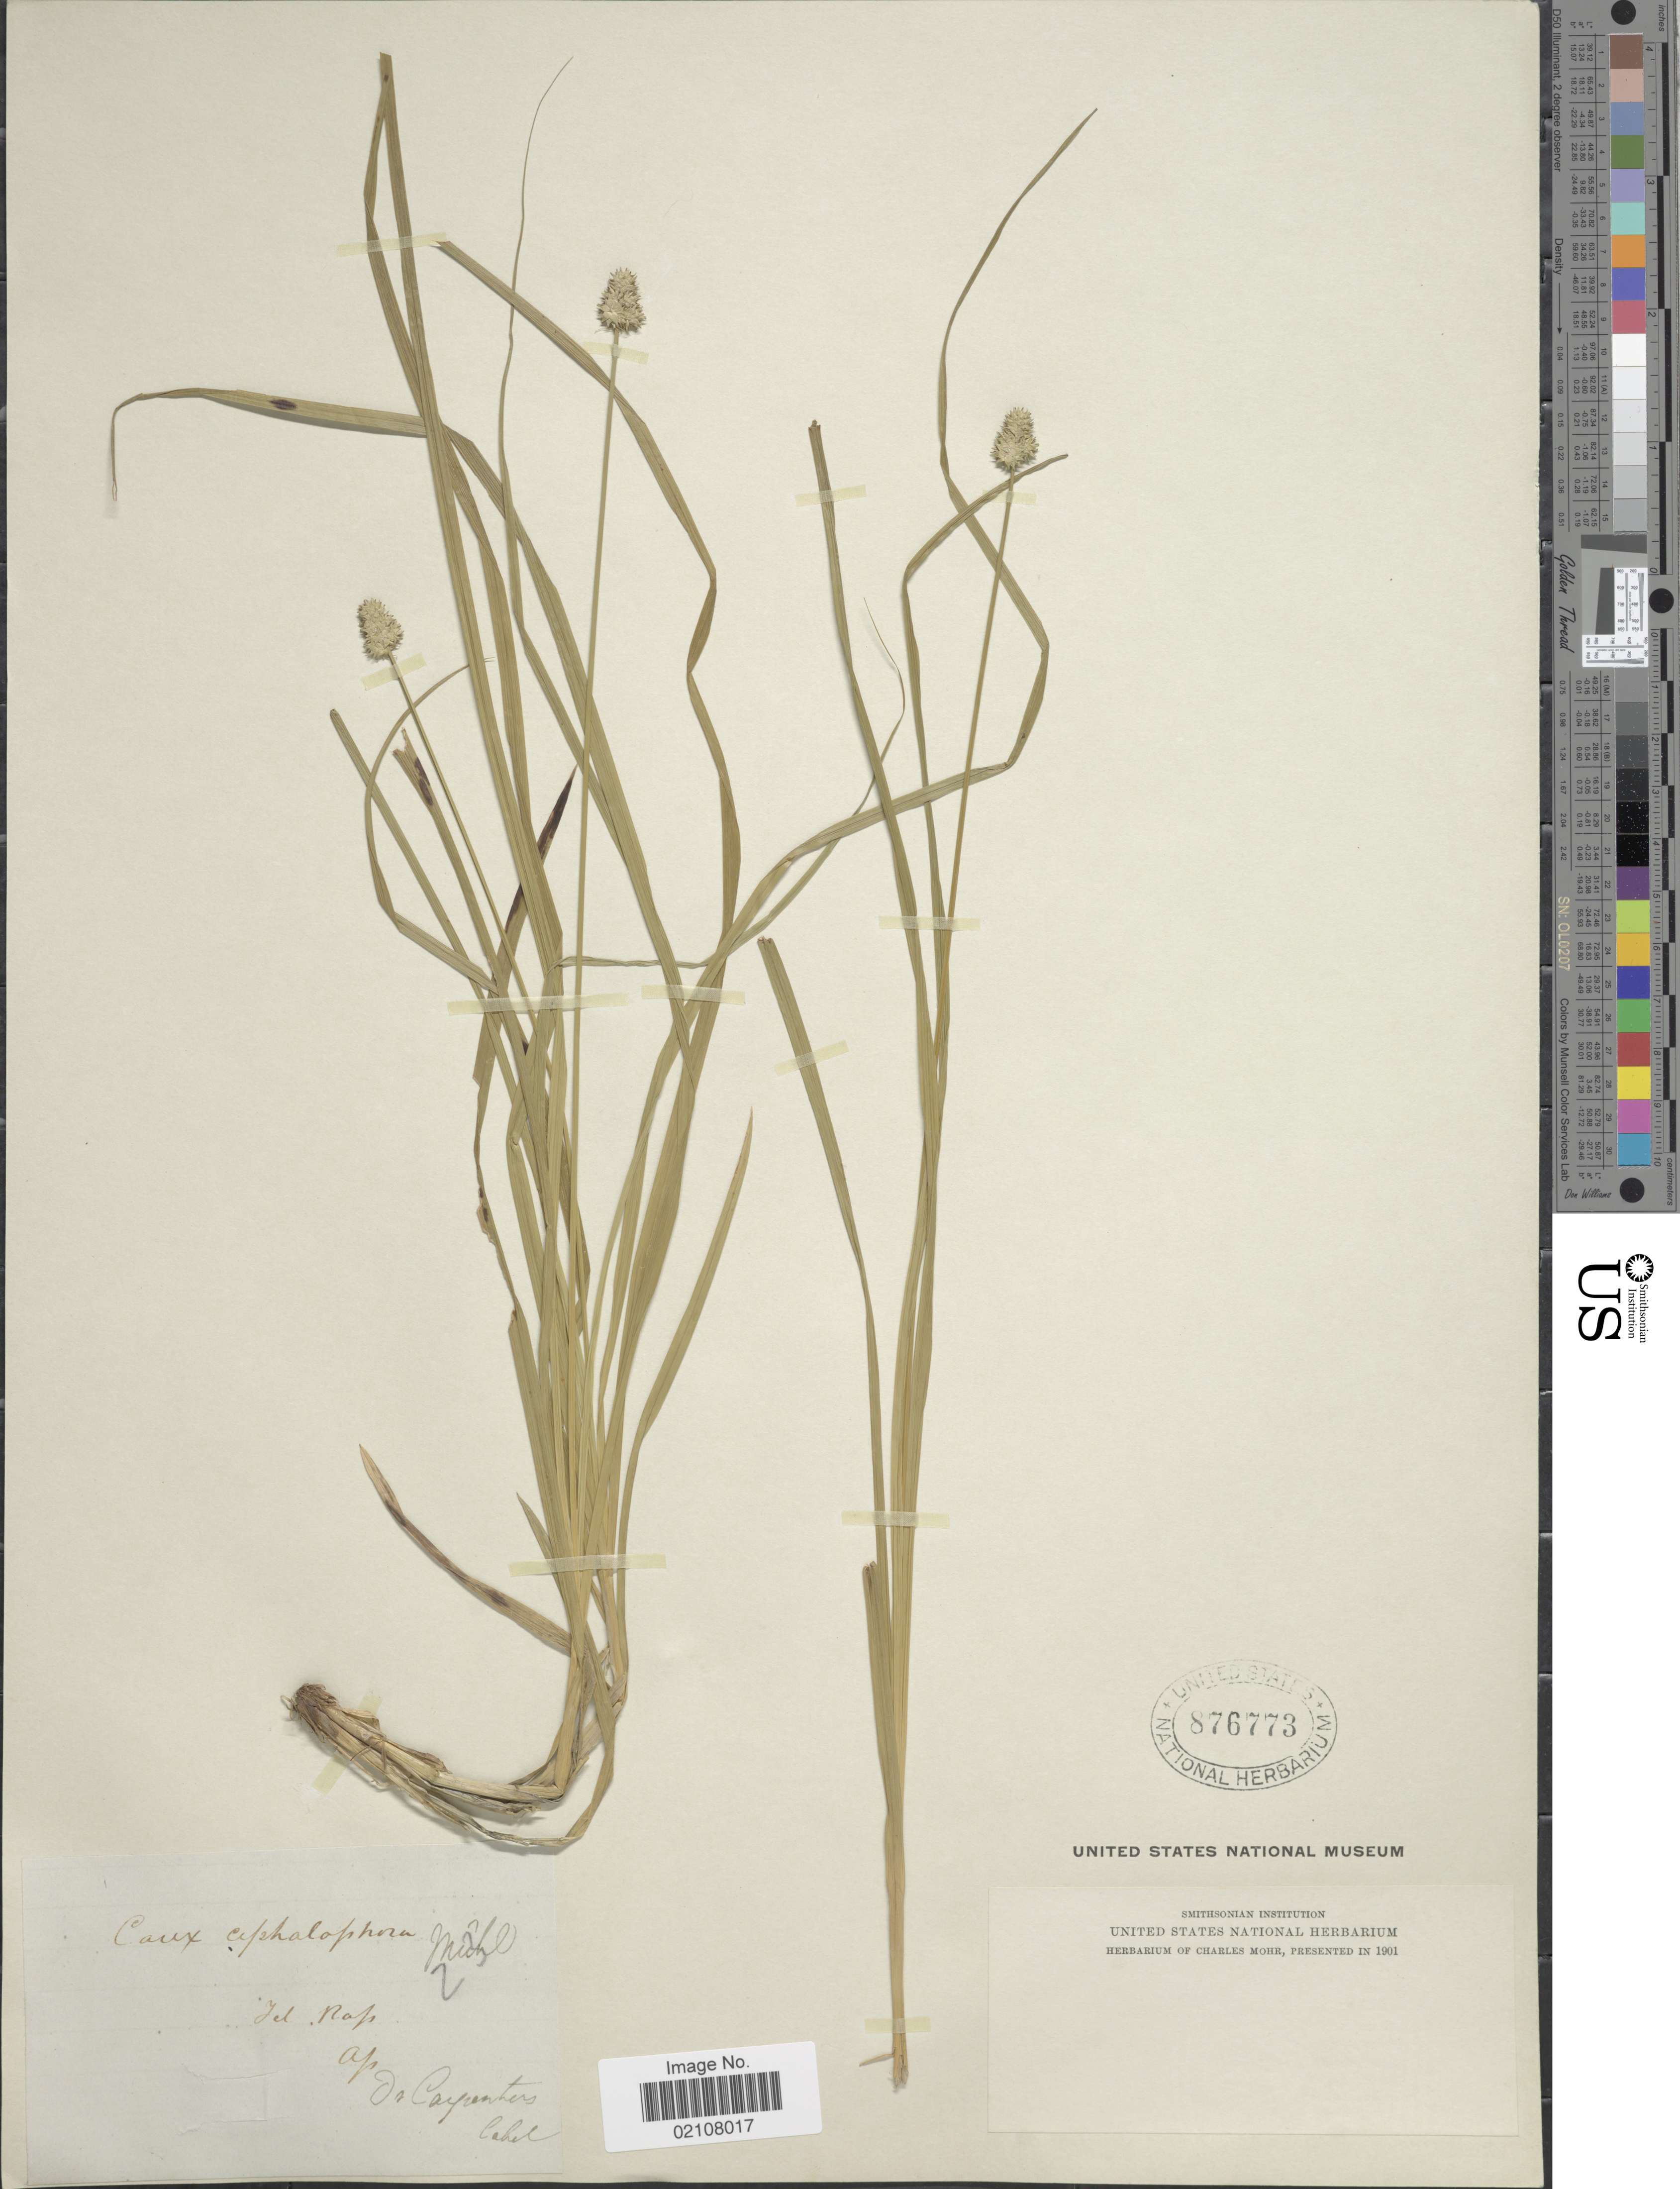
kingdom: Plantae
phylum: Tracheophyta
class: Liliopsida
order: Poales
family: Cyperaceae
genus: Carex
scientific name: Carex cephalophora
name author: Muhl. ex Willd.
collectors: -. Carpenter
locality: Ict, Rap Ap. [unsure placement] [interpreted]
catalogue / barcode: US 876773